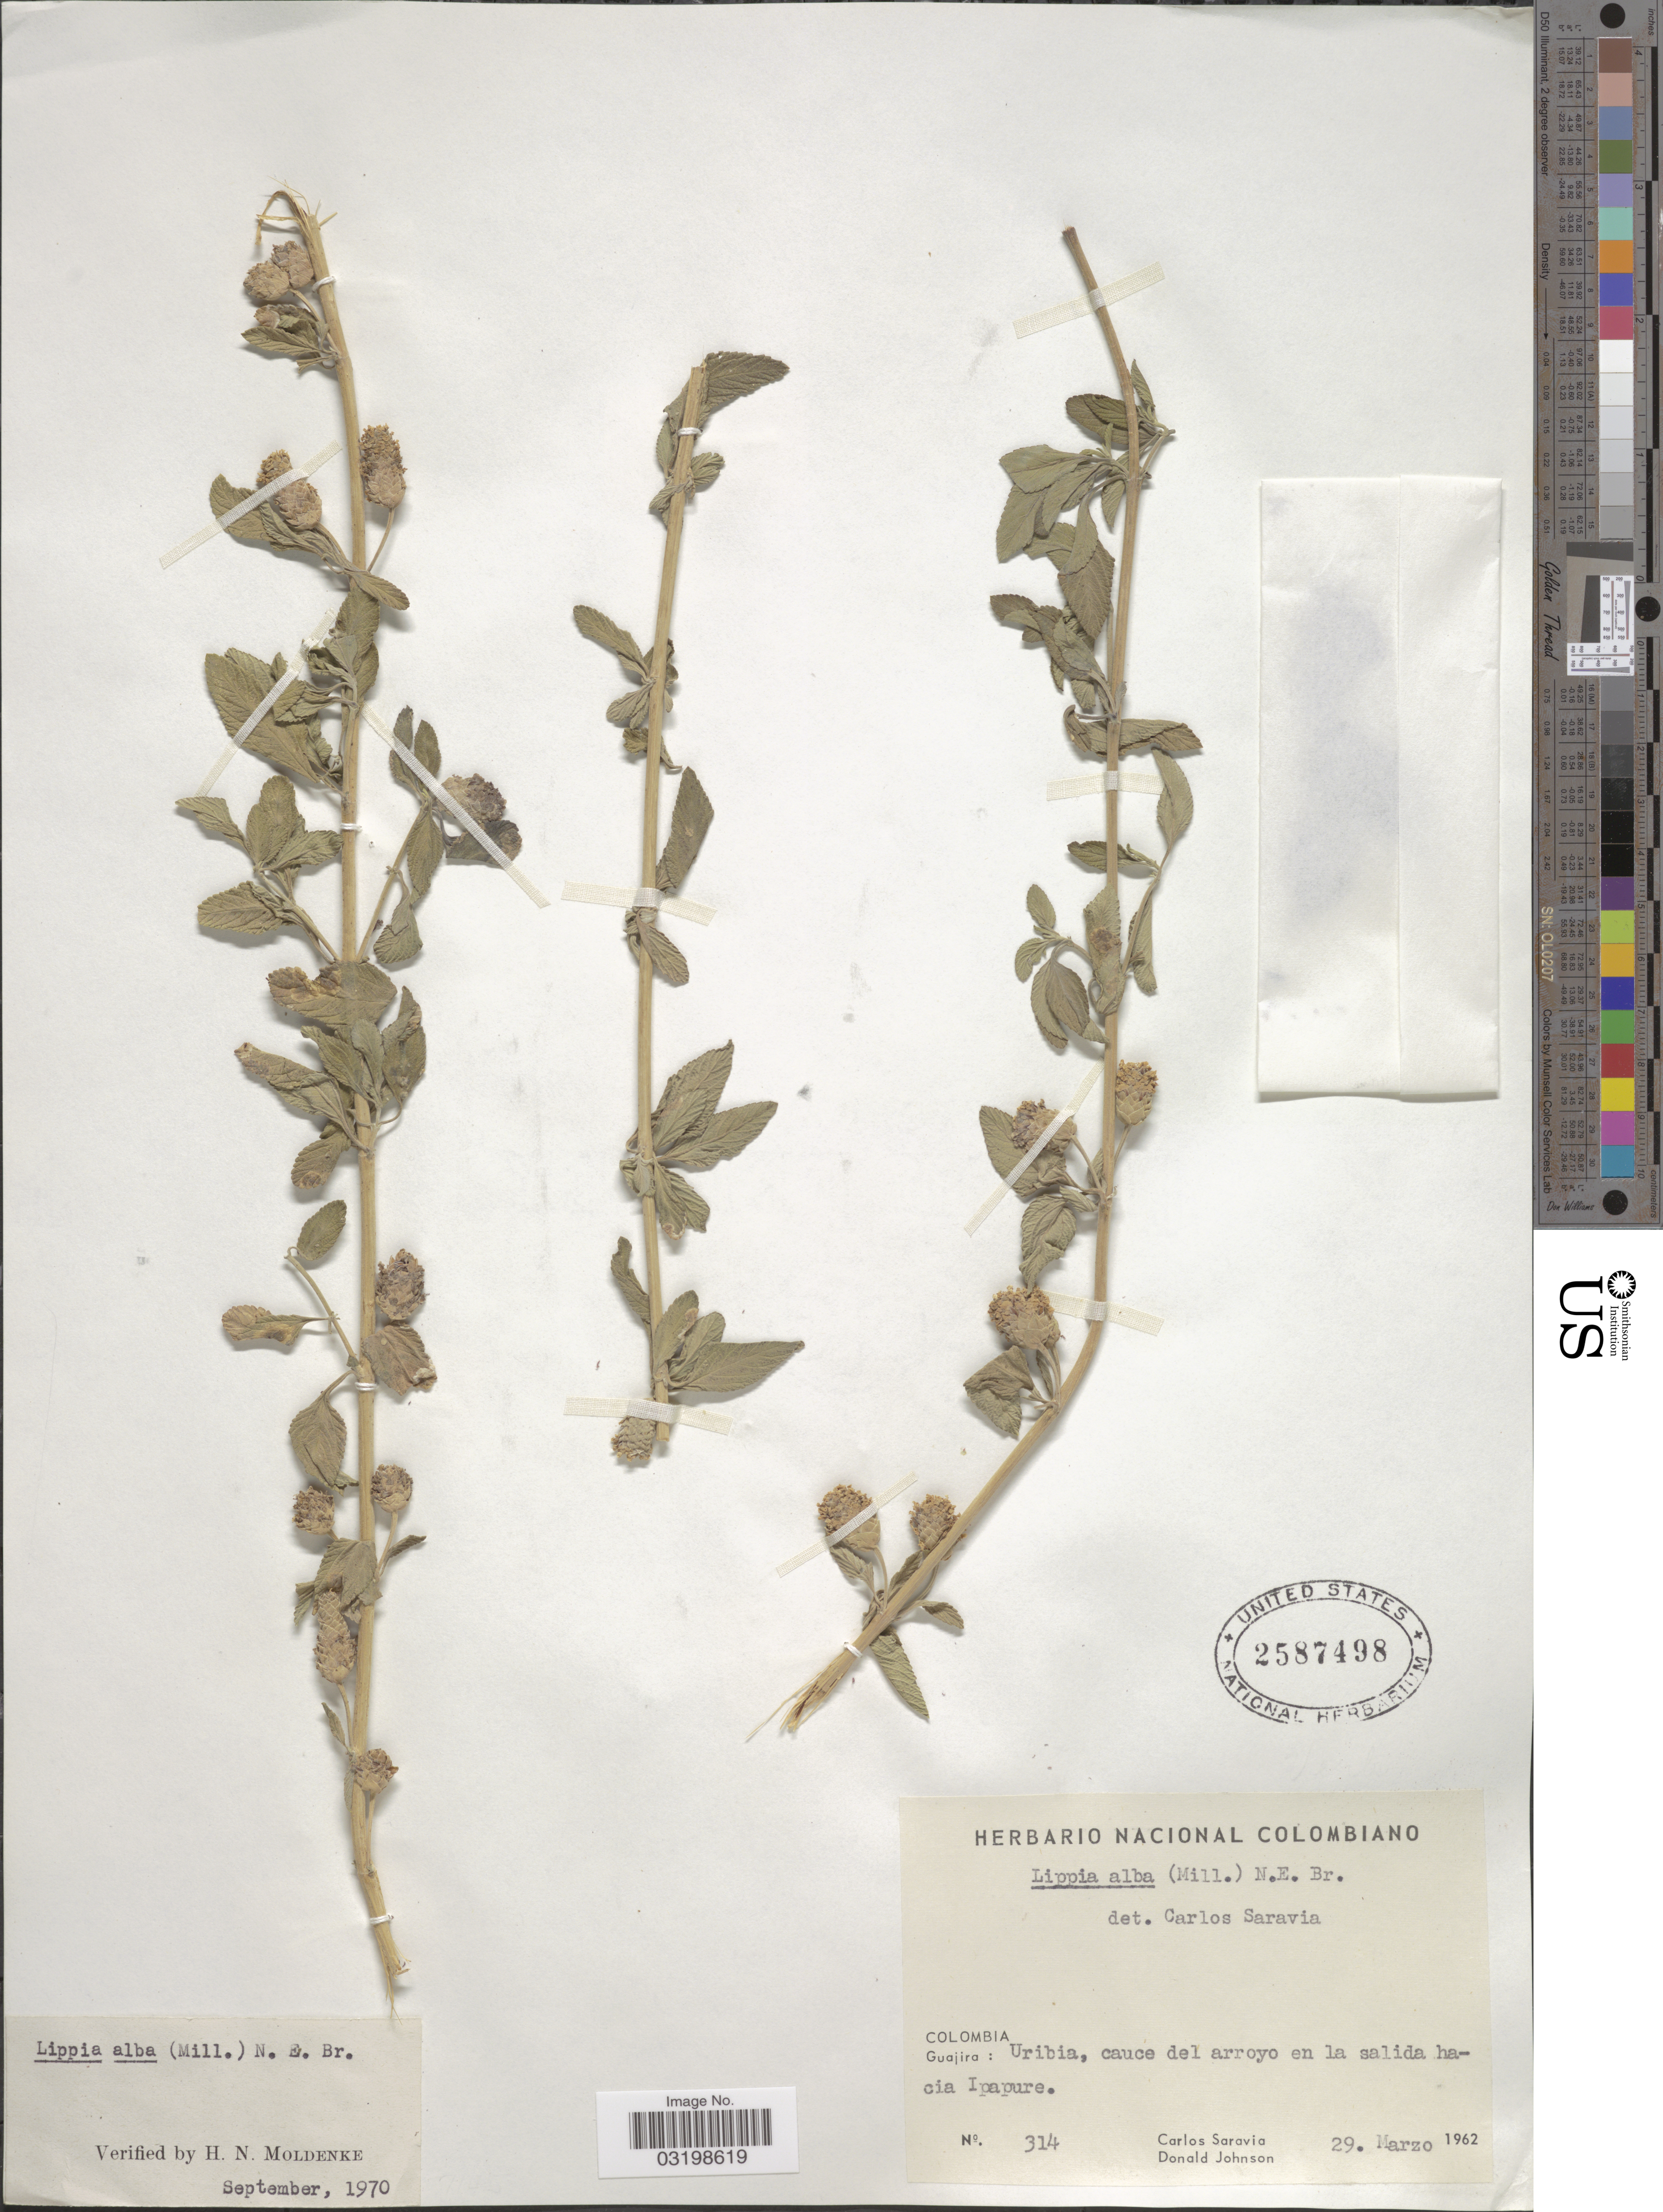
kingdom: Plantae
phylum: Tracheophyta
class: Magnoliopsida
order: Lamiales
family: Verbenaceae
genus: Lippia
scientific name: Lippia alba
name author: (Mill.) N.E. Br. ex Britton & P. Wilson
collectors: C. Saravia & D. Johnson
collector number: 314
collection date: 1962-03-29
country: Colombia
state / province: La Guajira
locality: Guajira: Uribia, cauce del arroyo en la salida hacia Ipapure.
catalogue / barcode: US 2587498